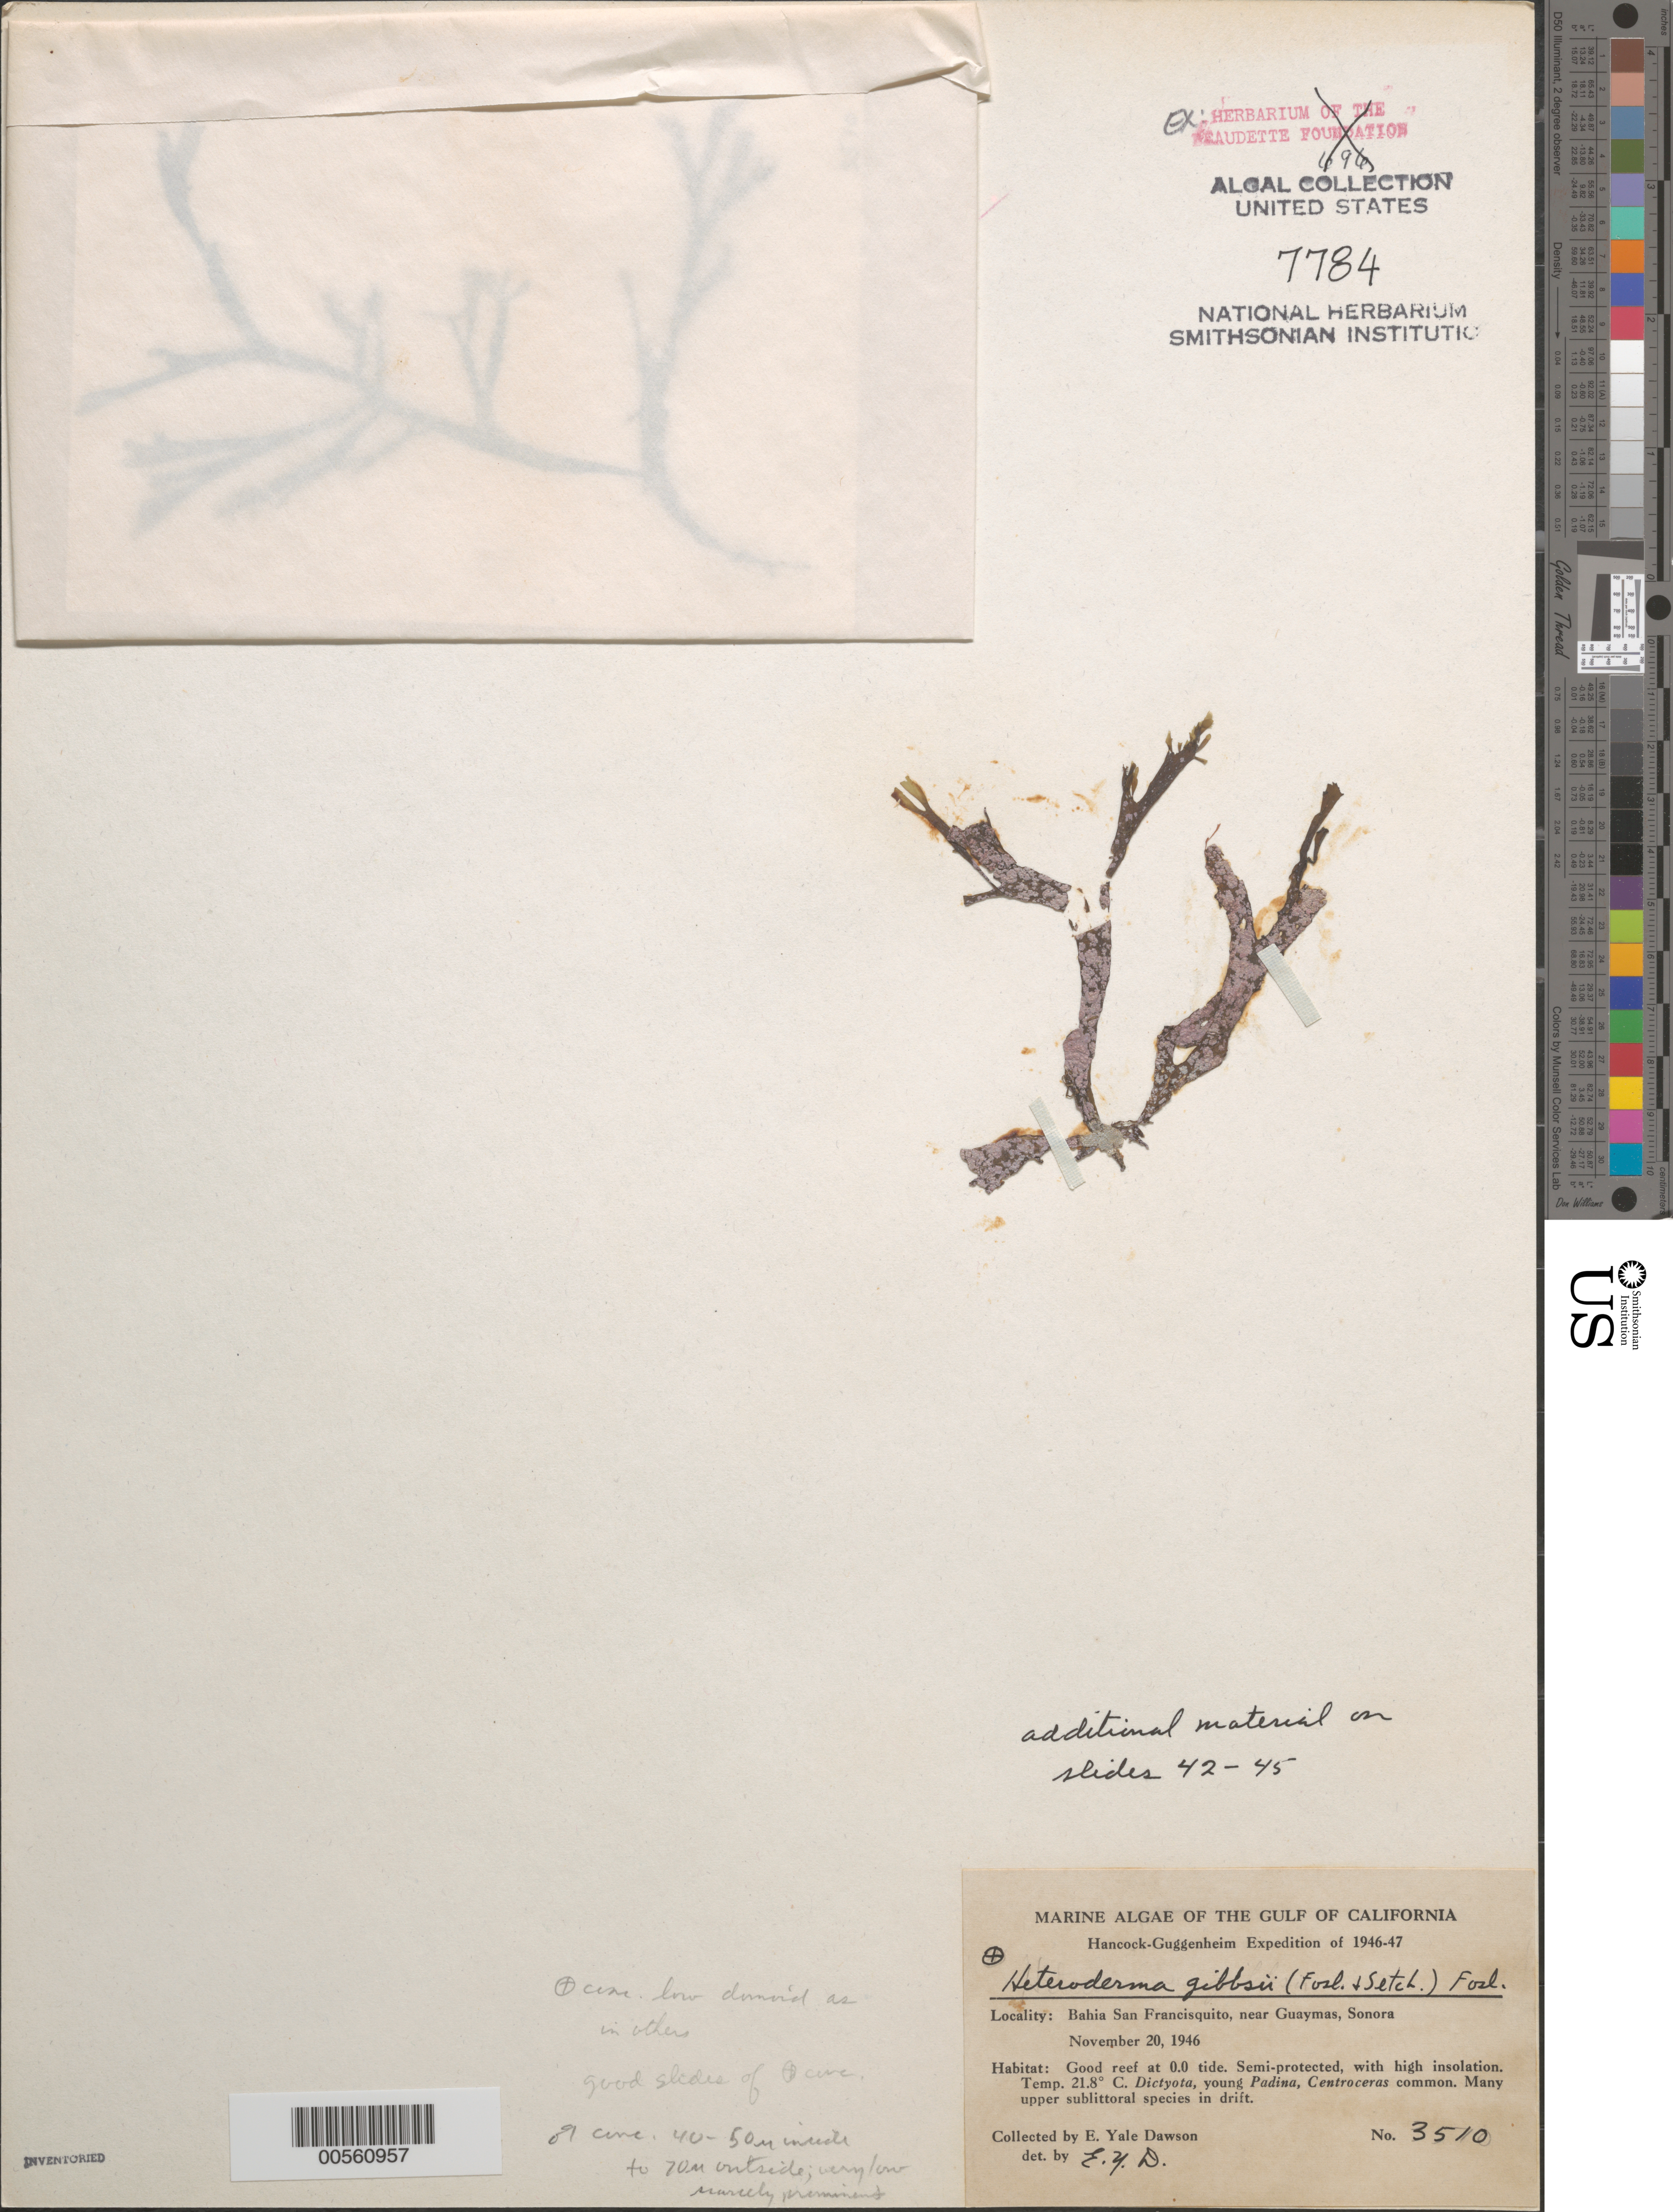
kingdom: Plantae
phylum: Rhodophyta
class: Florideophyceae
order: Corallinales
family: Corallinaceae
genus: Heteroderma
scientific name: Heteroderma gibbsii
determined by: Dawson, E. Y.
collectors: E. Y. Dawson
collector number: EYD 3510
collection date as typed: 20 Nov 1946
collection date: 1946-11-20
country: Mexico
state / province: Sonora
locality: Bahia de San Francisquito, near Guaymas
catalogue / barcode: US 7784